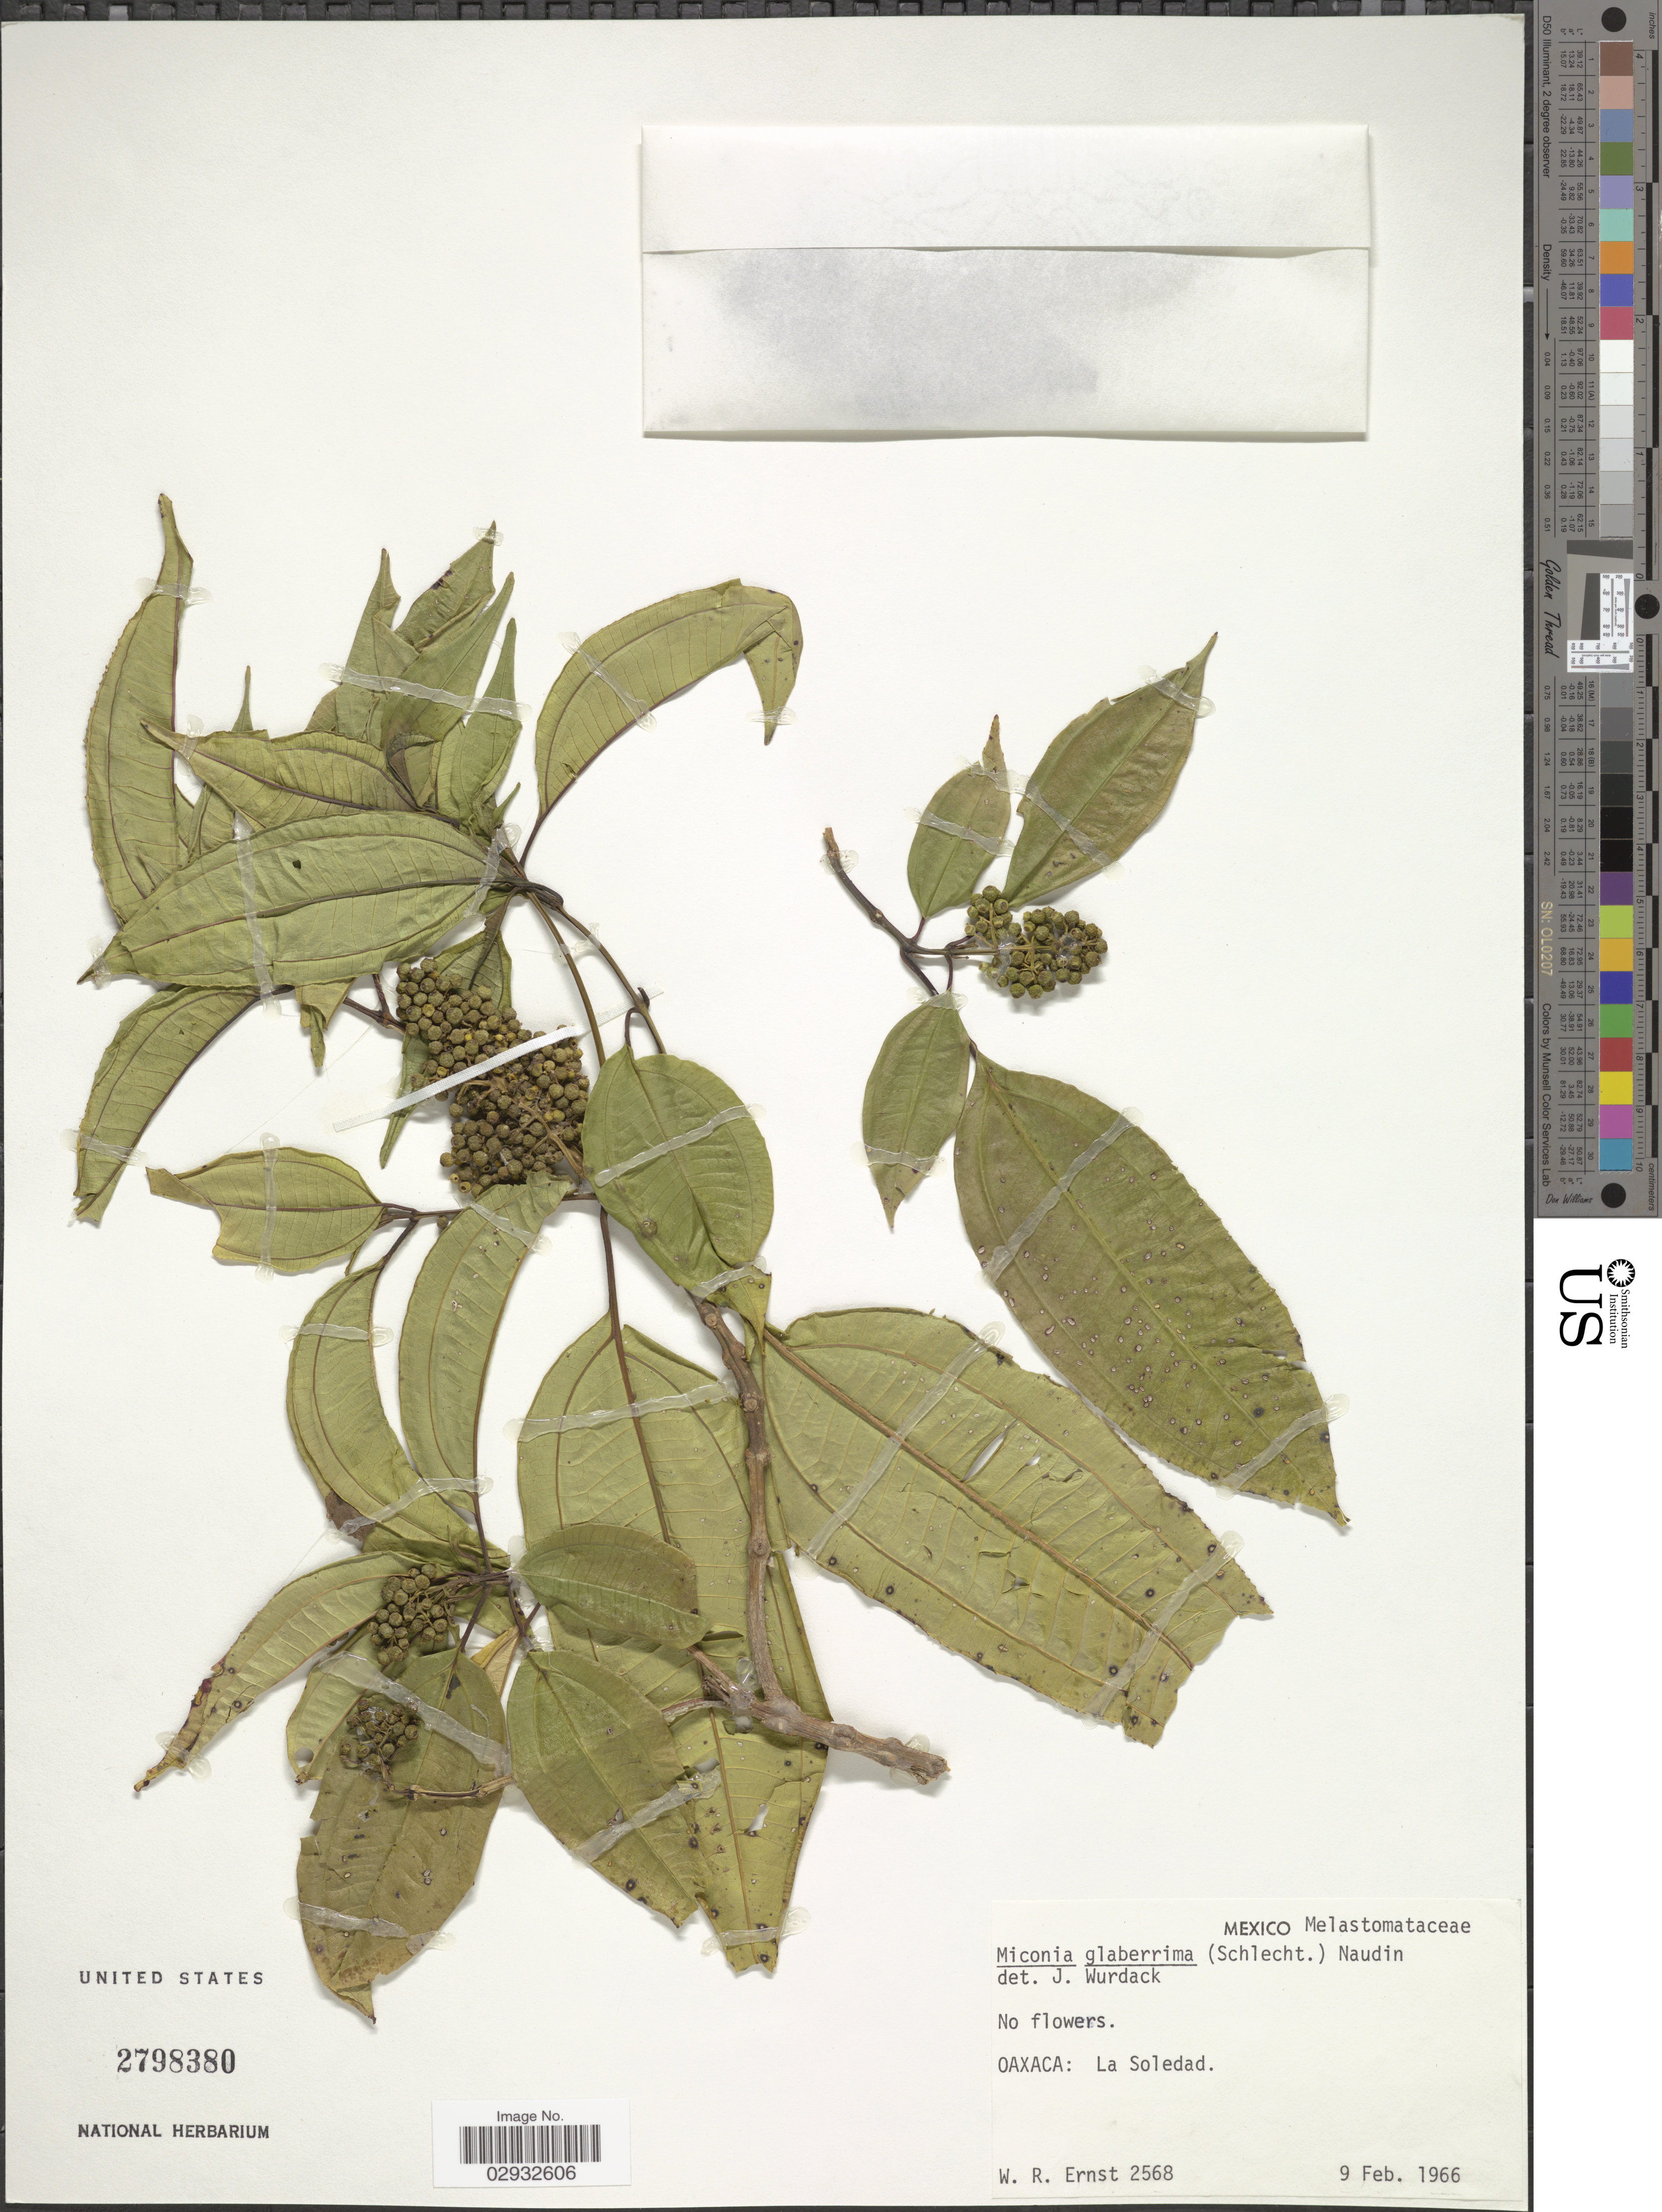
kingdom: Plantae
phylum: Tracheophyta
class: Magnoliopsida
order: Myrtales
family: Melastomataceae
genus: Miconia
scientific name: Miconia glaberrima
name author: (Schltdl.) Naudin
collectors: W. R. Ernst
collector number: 2568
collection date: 1966-02-09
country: Mexico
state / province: Oaxaca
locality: La Soledad.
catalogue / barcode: US 2798380